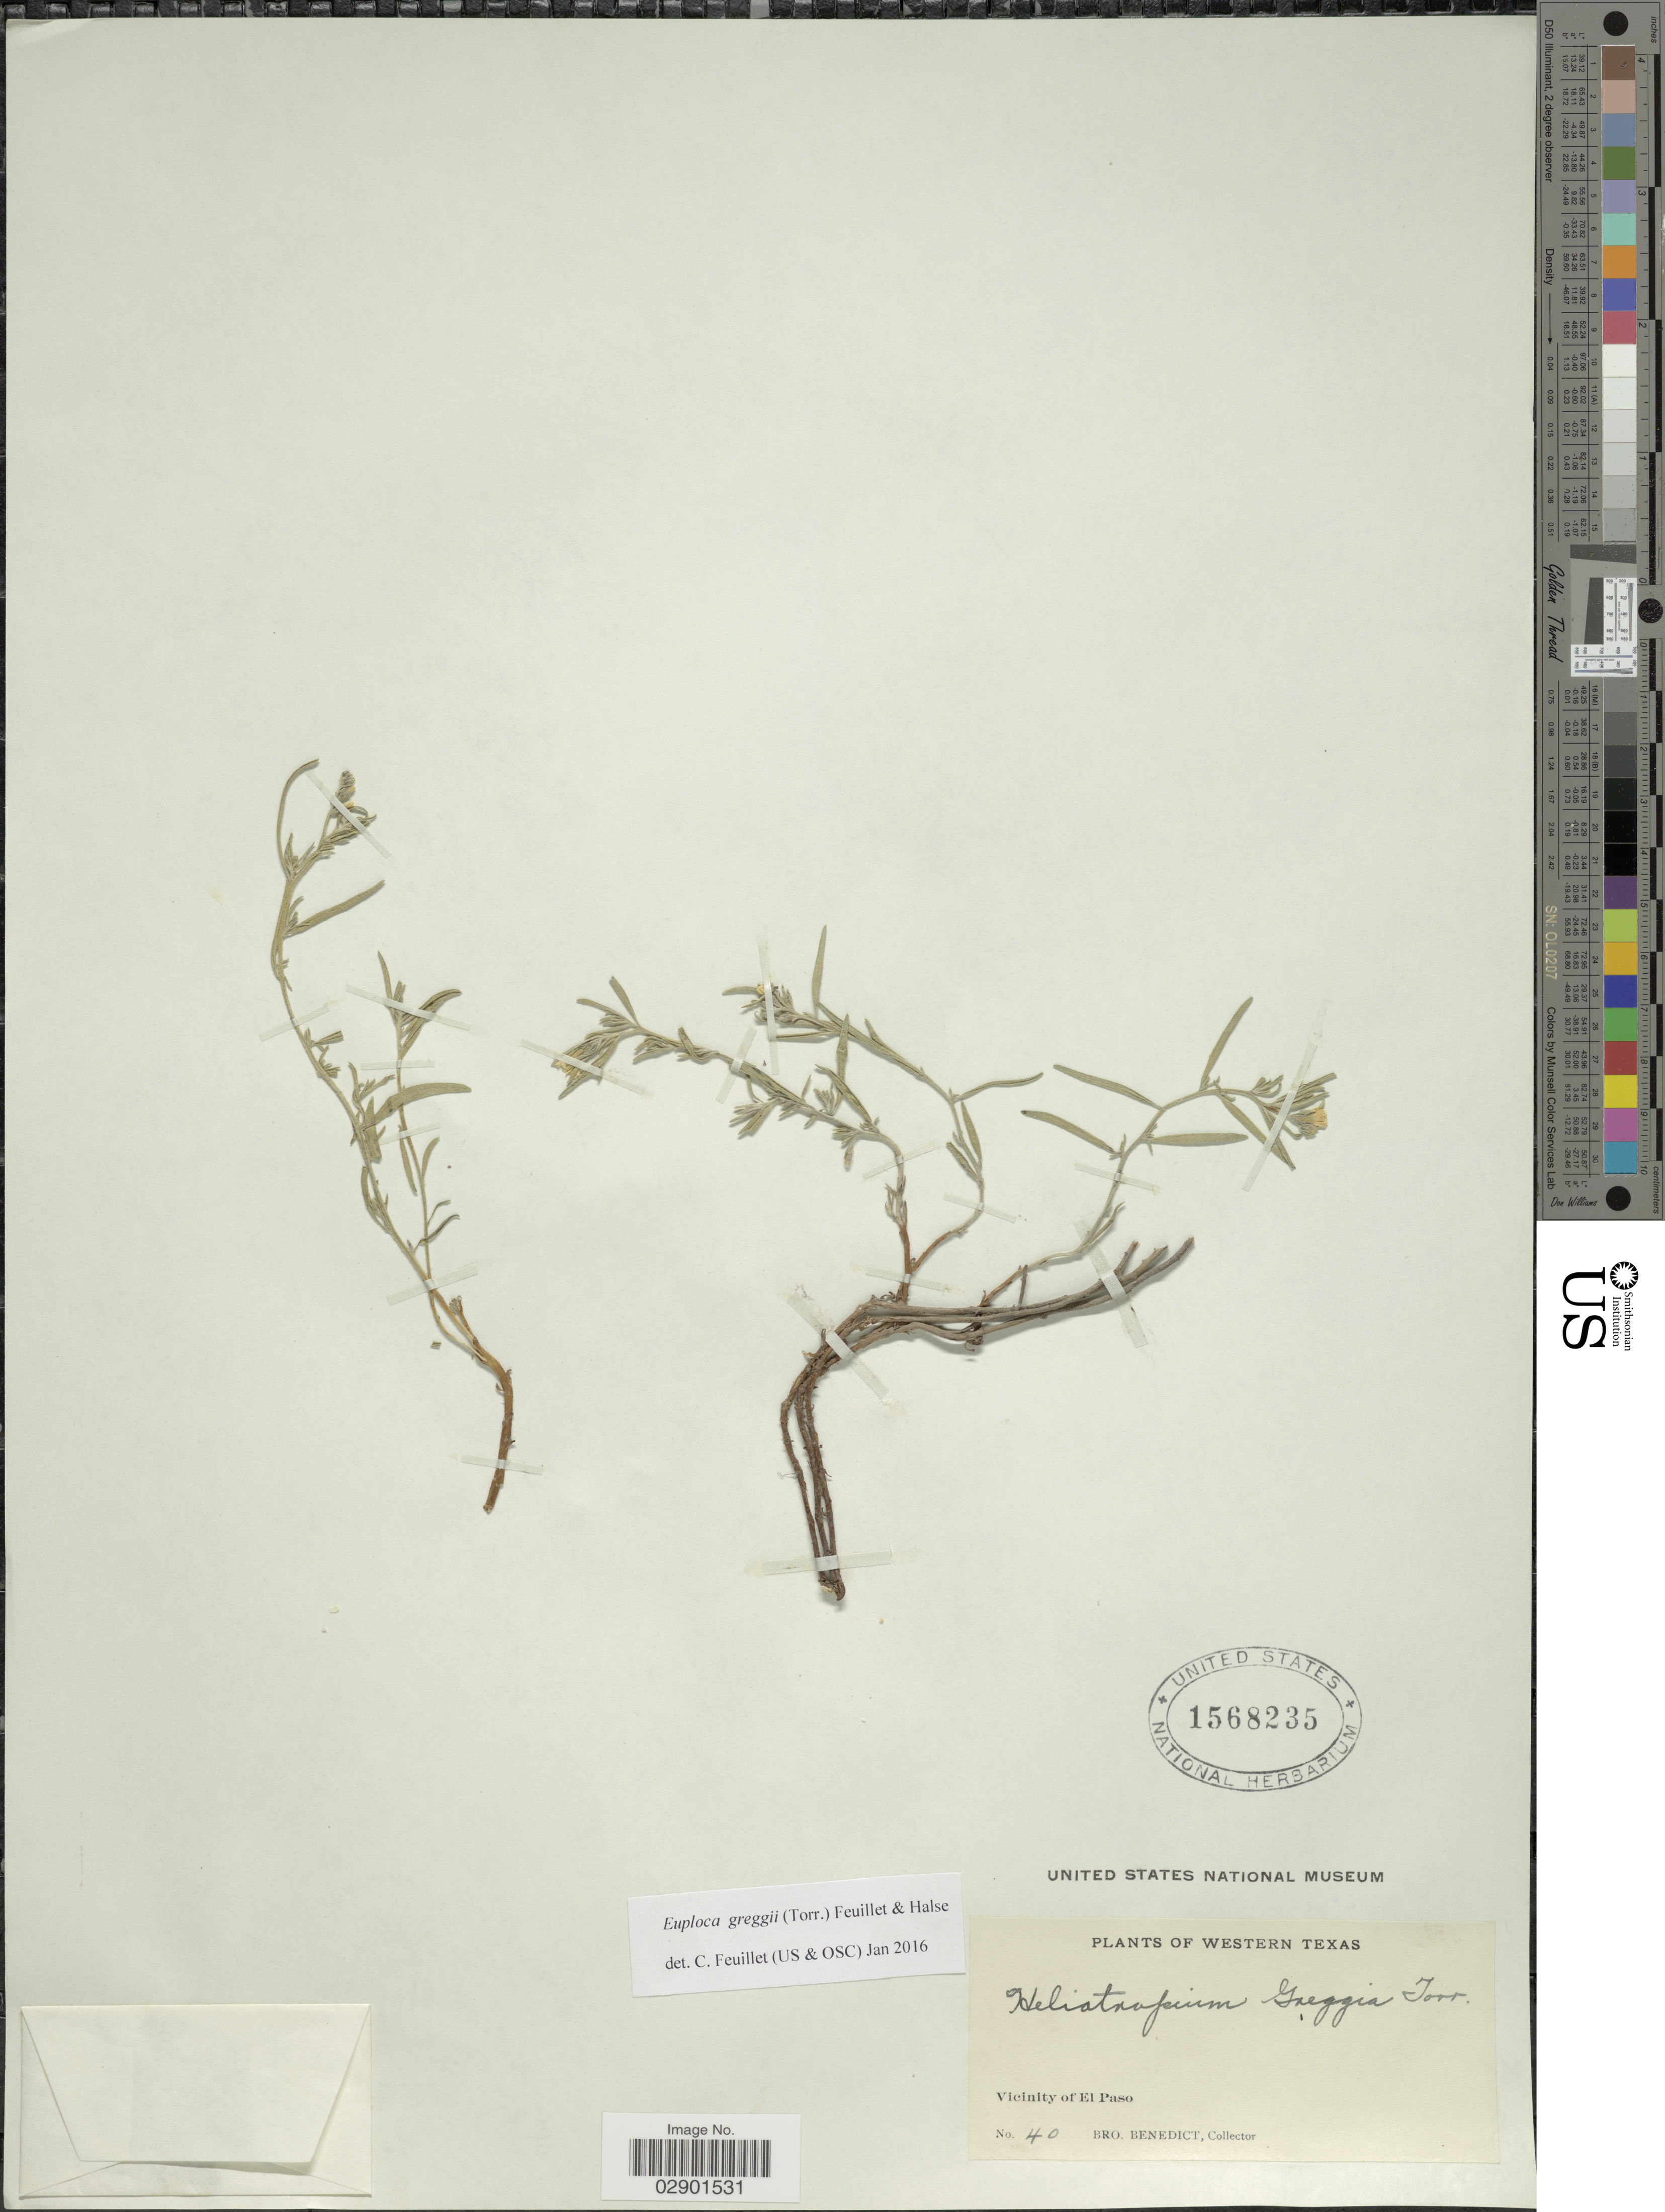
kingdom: Plantae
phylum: Tracheophyta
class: Magnoliopsida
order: Boraginales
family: Heliotropiaceae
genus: Euploca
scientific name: Euploca greggii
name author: (Torr.) Feuillet & Halse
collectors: Bro. Benedict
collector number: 40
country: United States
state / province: Texas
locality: Western Texas. Vicinity of El Paso.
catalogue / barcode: US 1568235